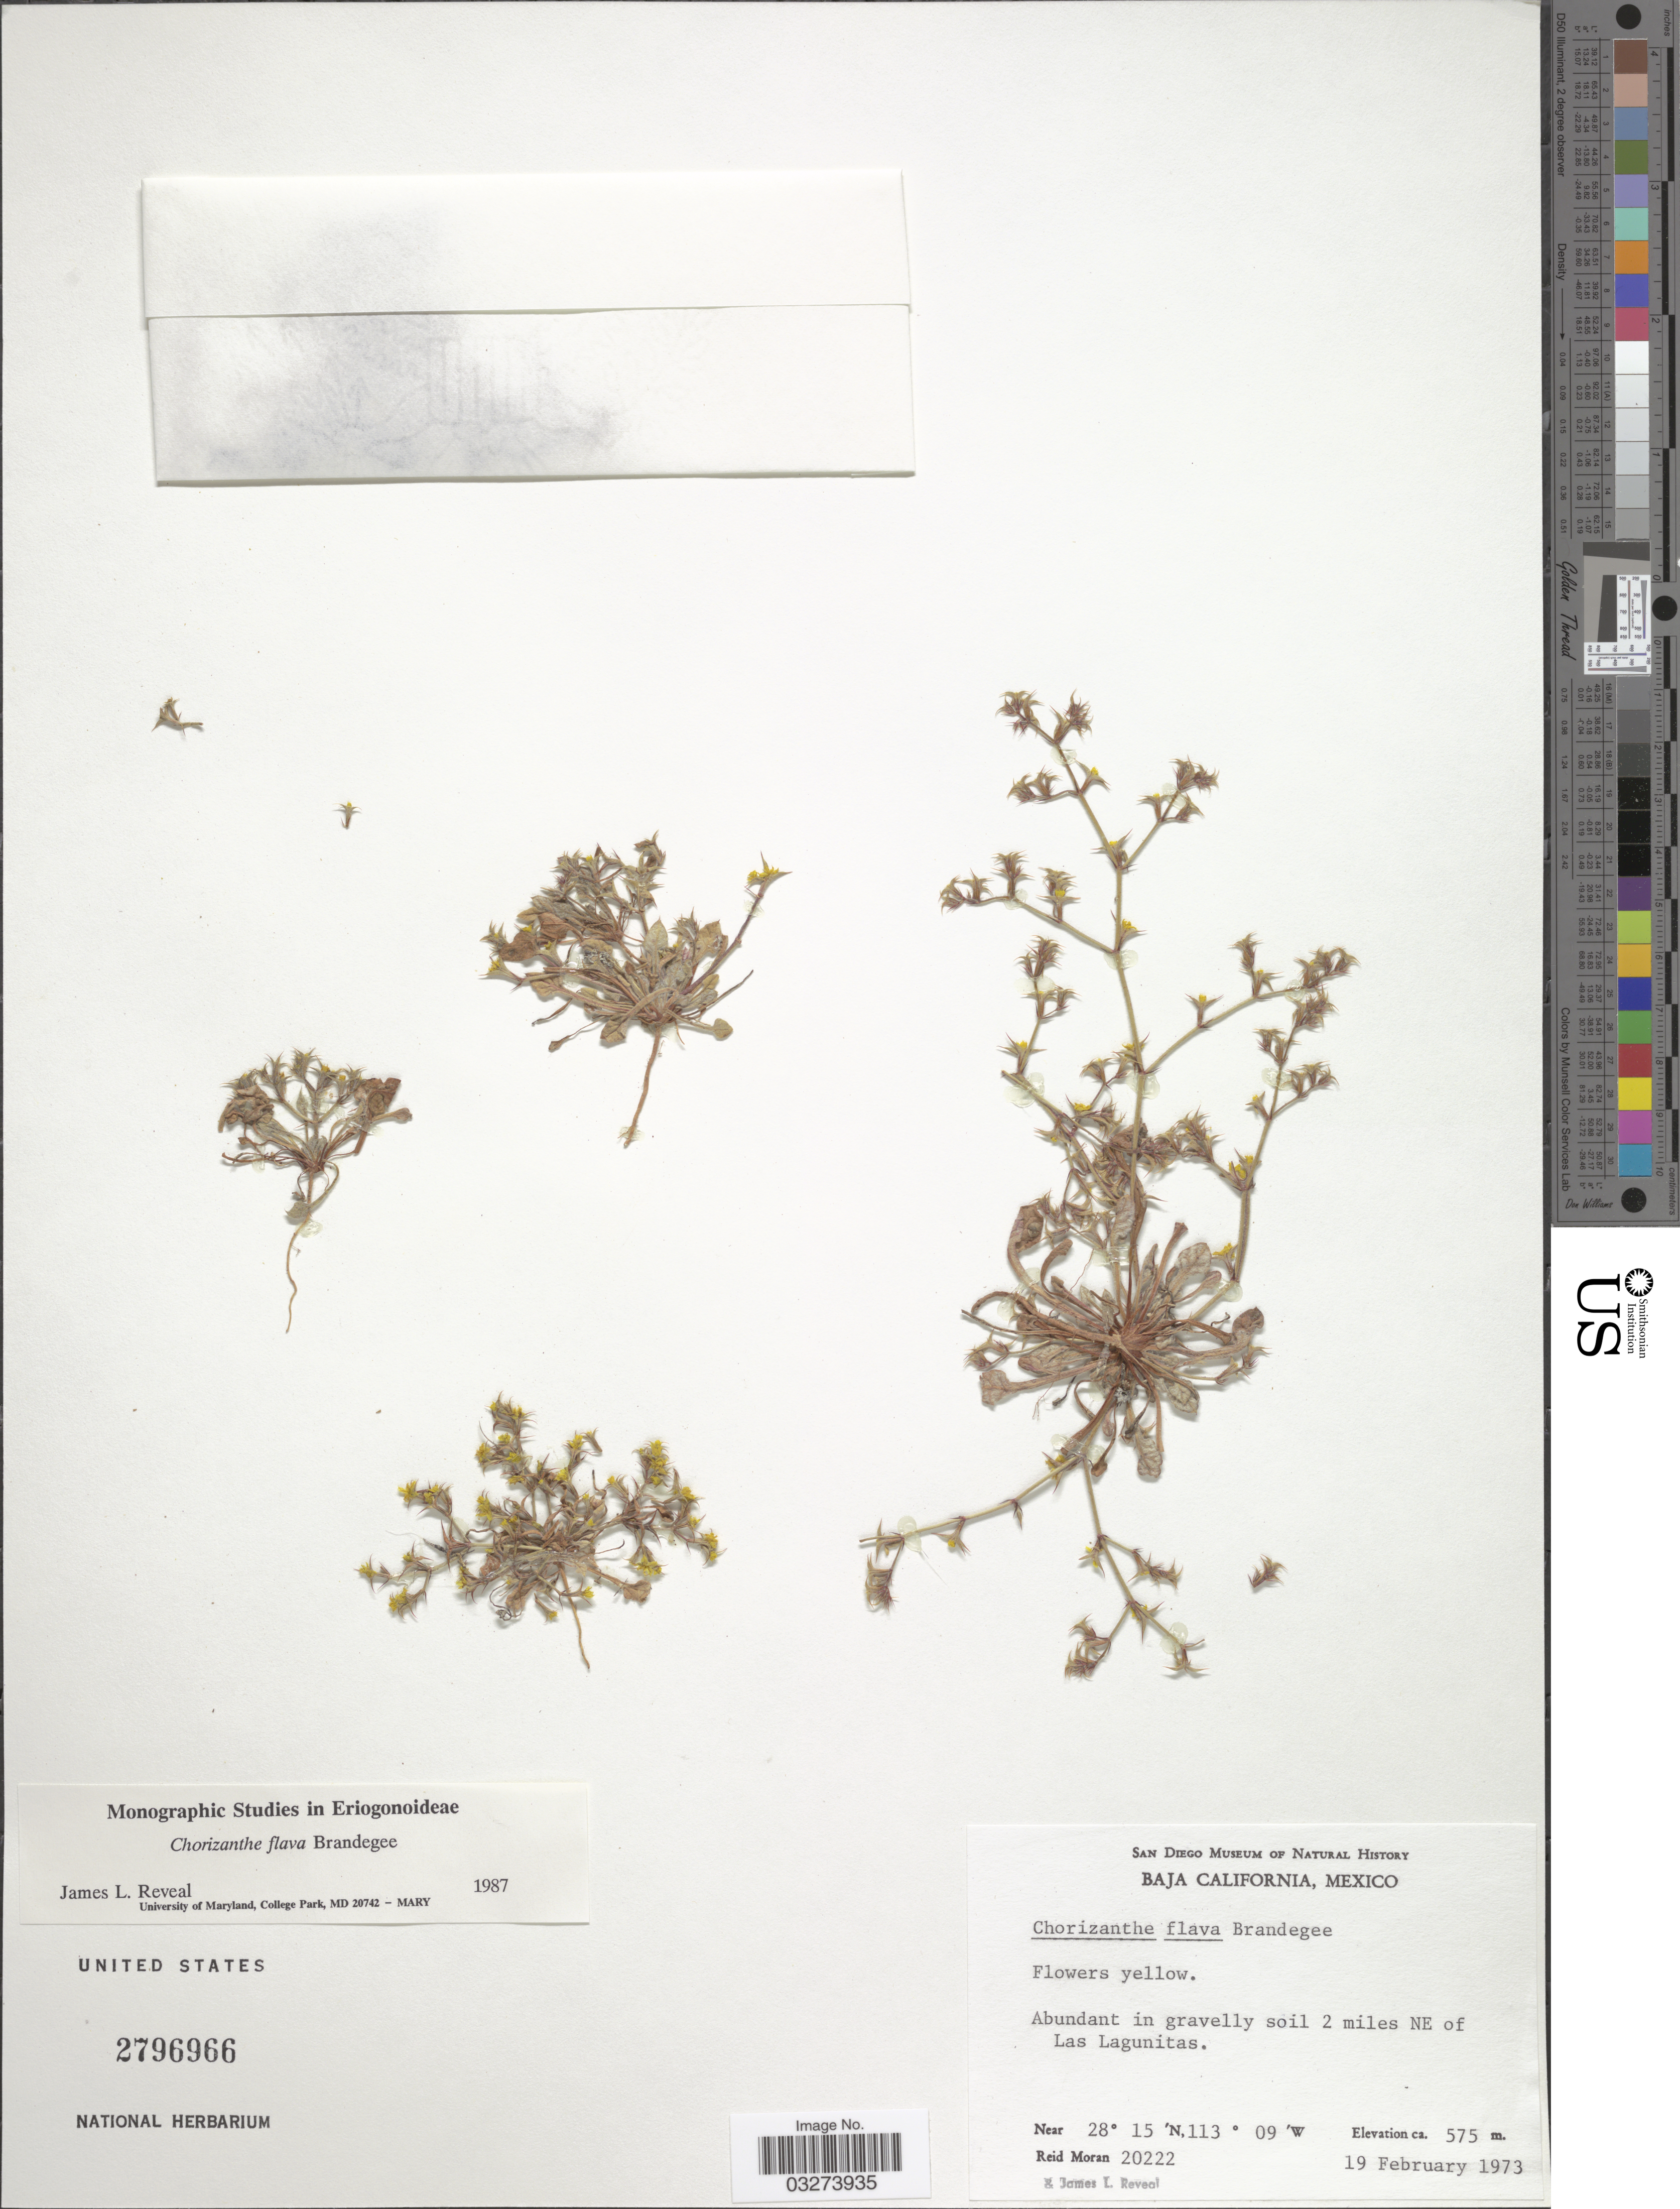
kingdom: Plantae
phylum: Tracheophyta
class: Magnoliopsida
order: Caryophyllales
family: Polygonaceae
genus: Chorizanthe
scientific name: Chorizanthe flava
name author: Brandegee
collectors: R. Moran & J. L. Reveal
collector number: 20222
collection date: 1973-02-19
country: Mexico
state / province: Baja California Norte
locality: Abundant in gravelly soil 2 miles NE of Las Lagunitas.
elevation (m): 575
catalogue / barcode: US 2796966